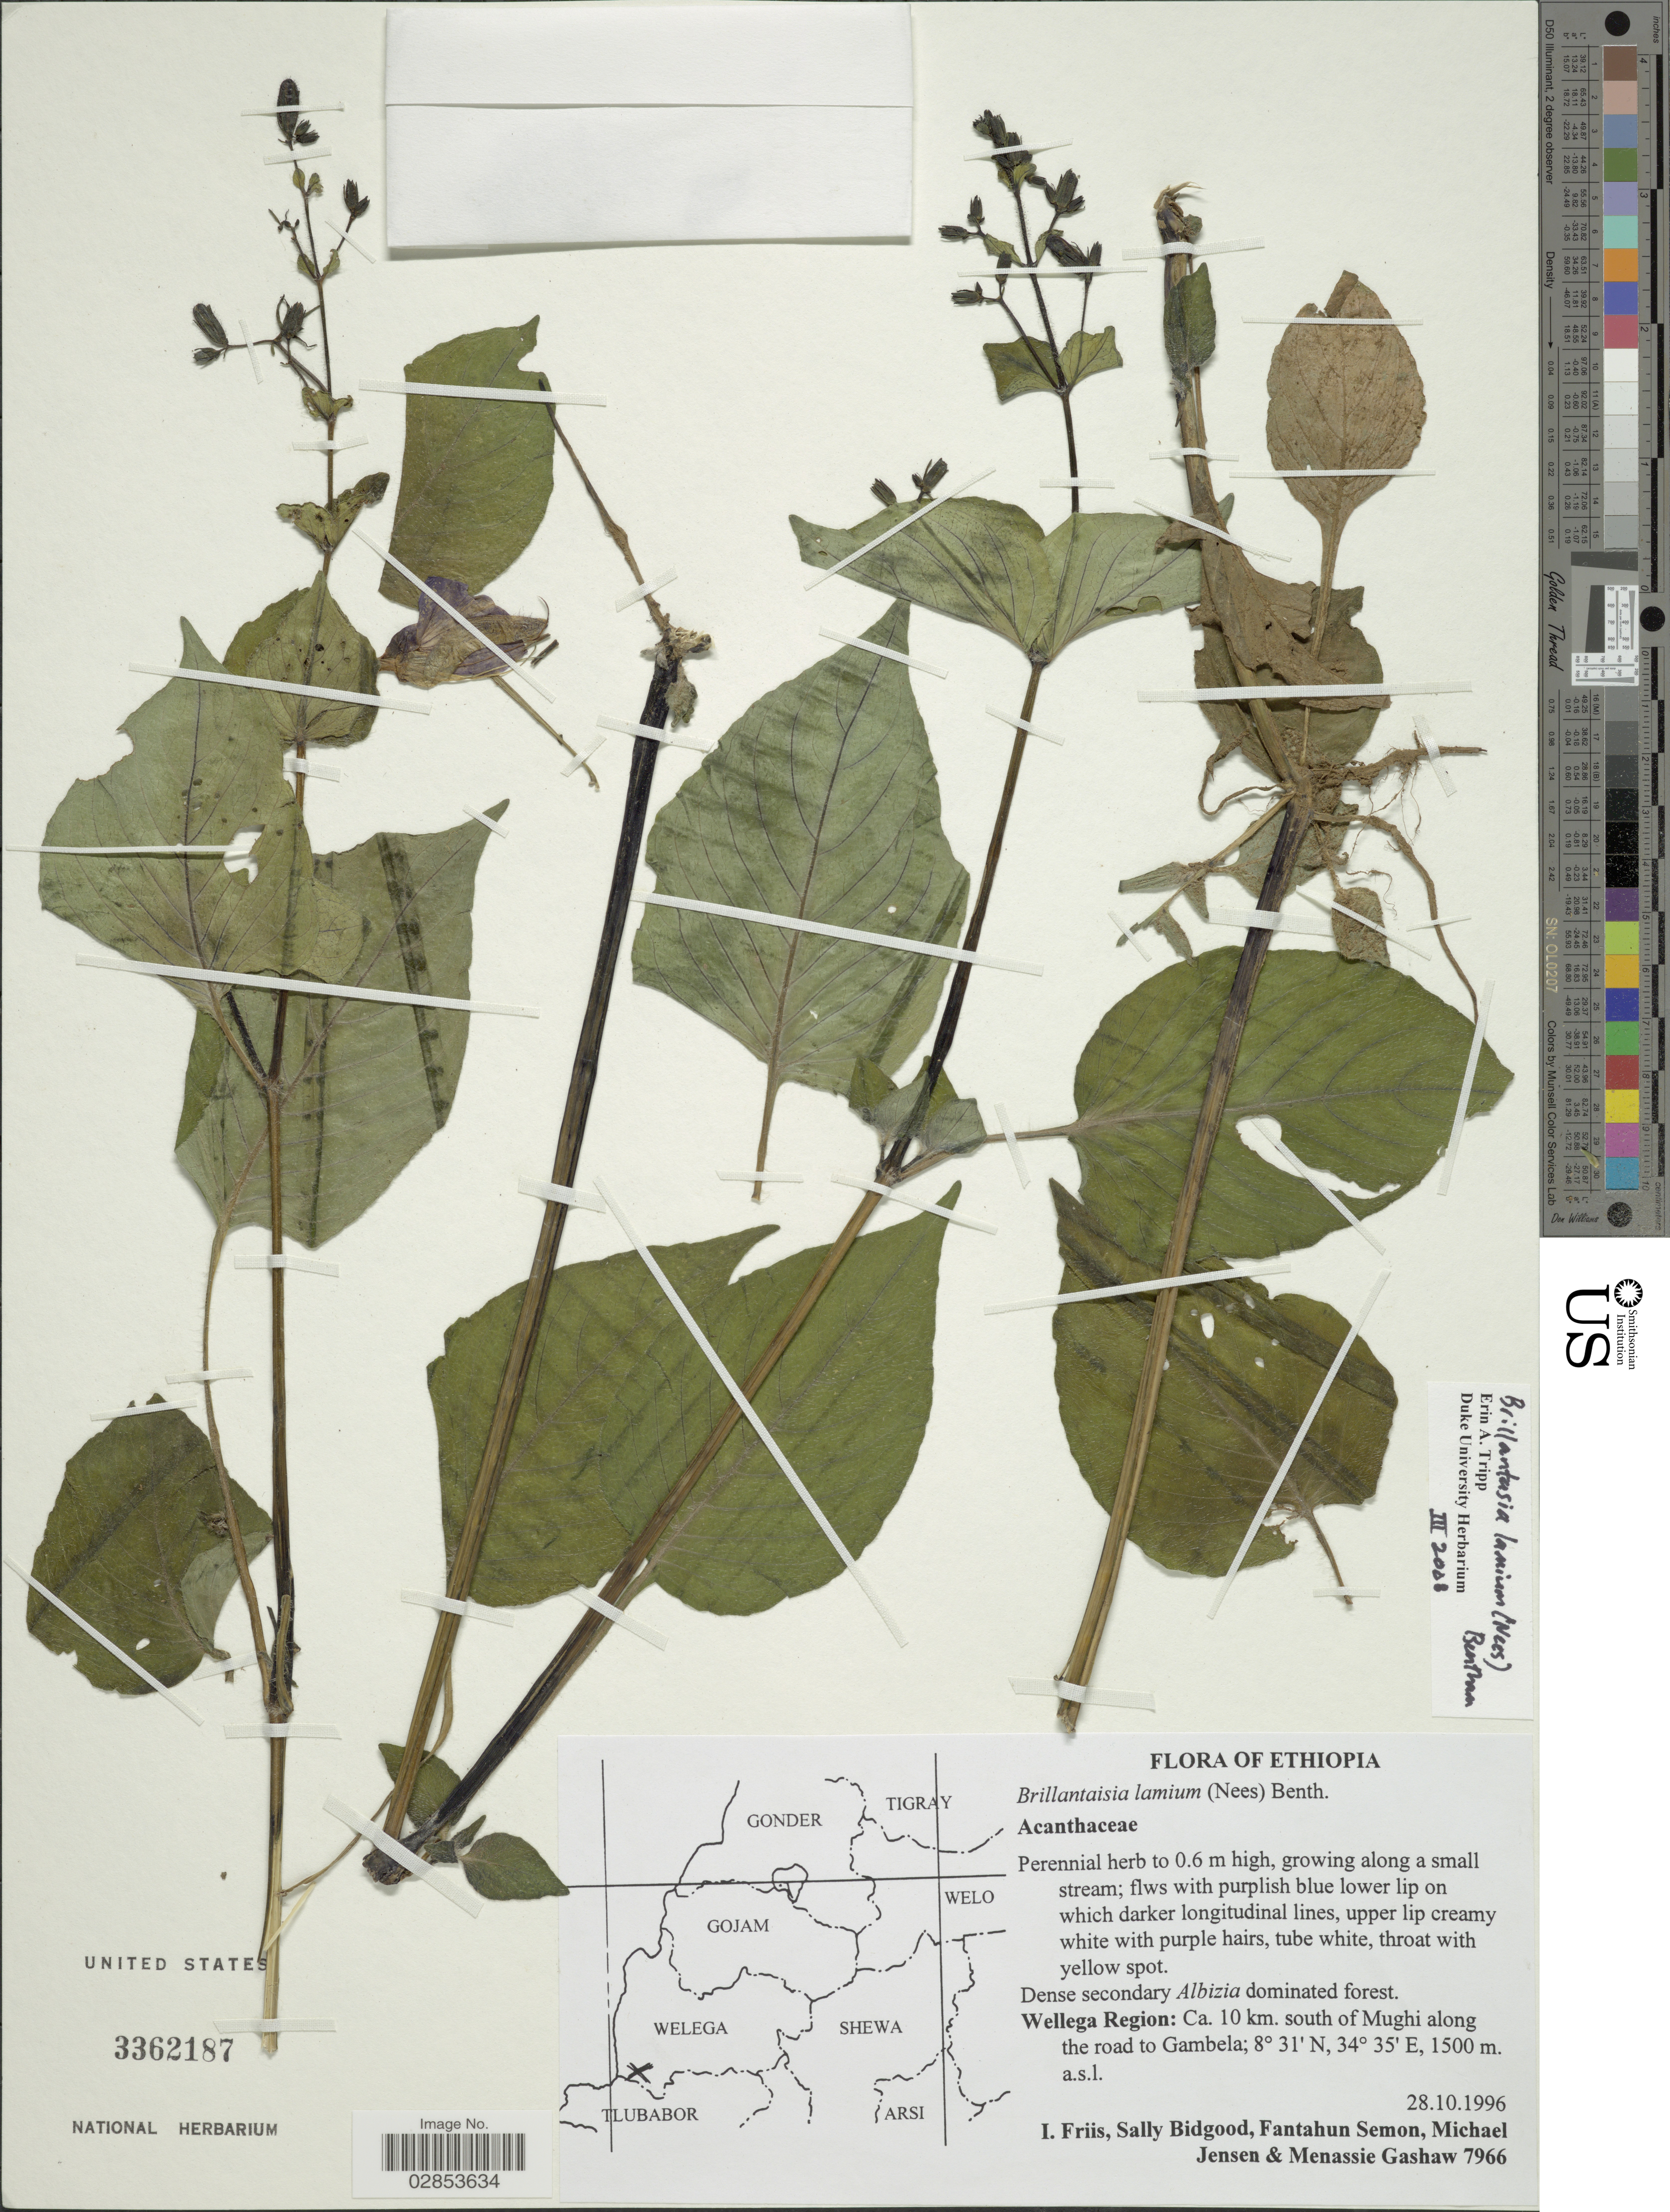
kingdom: Plantae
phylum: Tracheophyta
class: Magnoliopsida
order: Lamiales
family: Acanthaceae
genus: Brillantaisia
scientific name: Brillantaisia lamium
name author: (Nees) Benth.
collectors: I. Friis, S. Bidgood, F. Semon, M. Jensen & M. Gashaw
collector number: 7966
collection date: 1996-10-28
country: Ethiopia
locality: Wellega Region: Ca. 10 km. south of Mughi along the road to Gambela.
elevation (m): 1500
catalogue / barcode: US 3362187